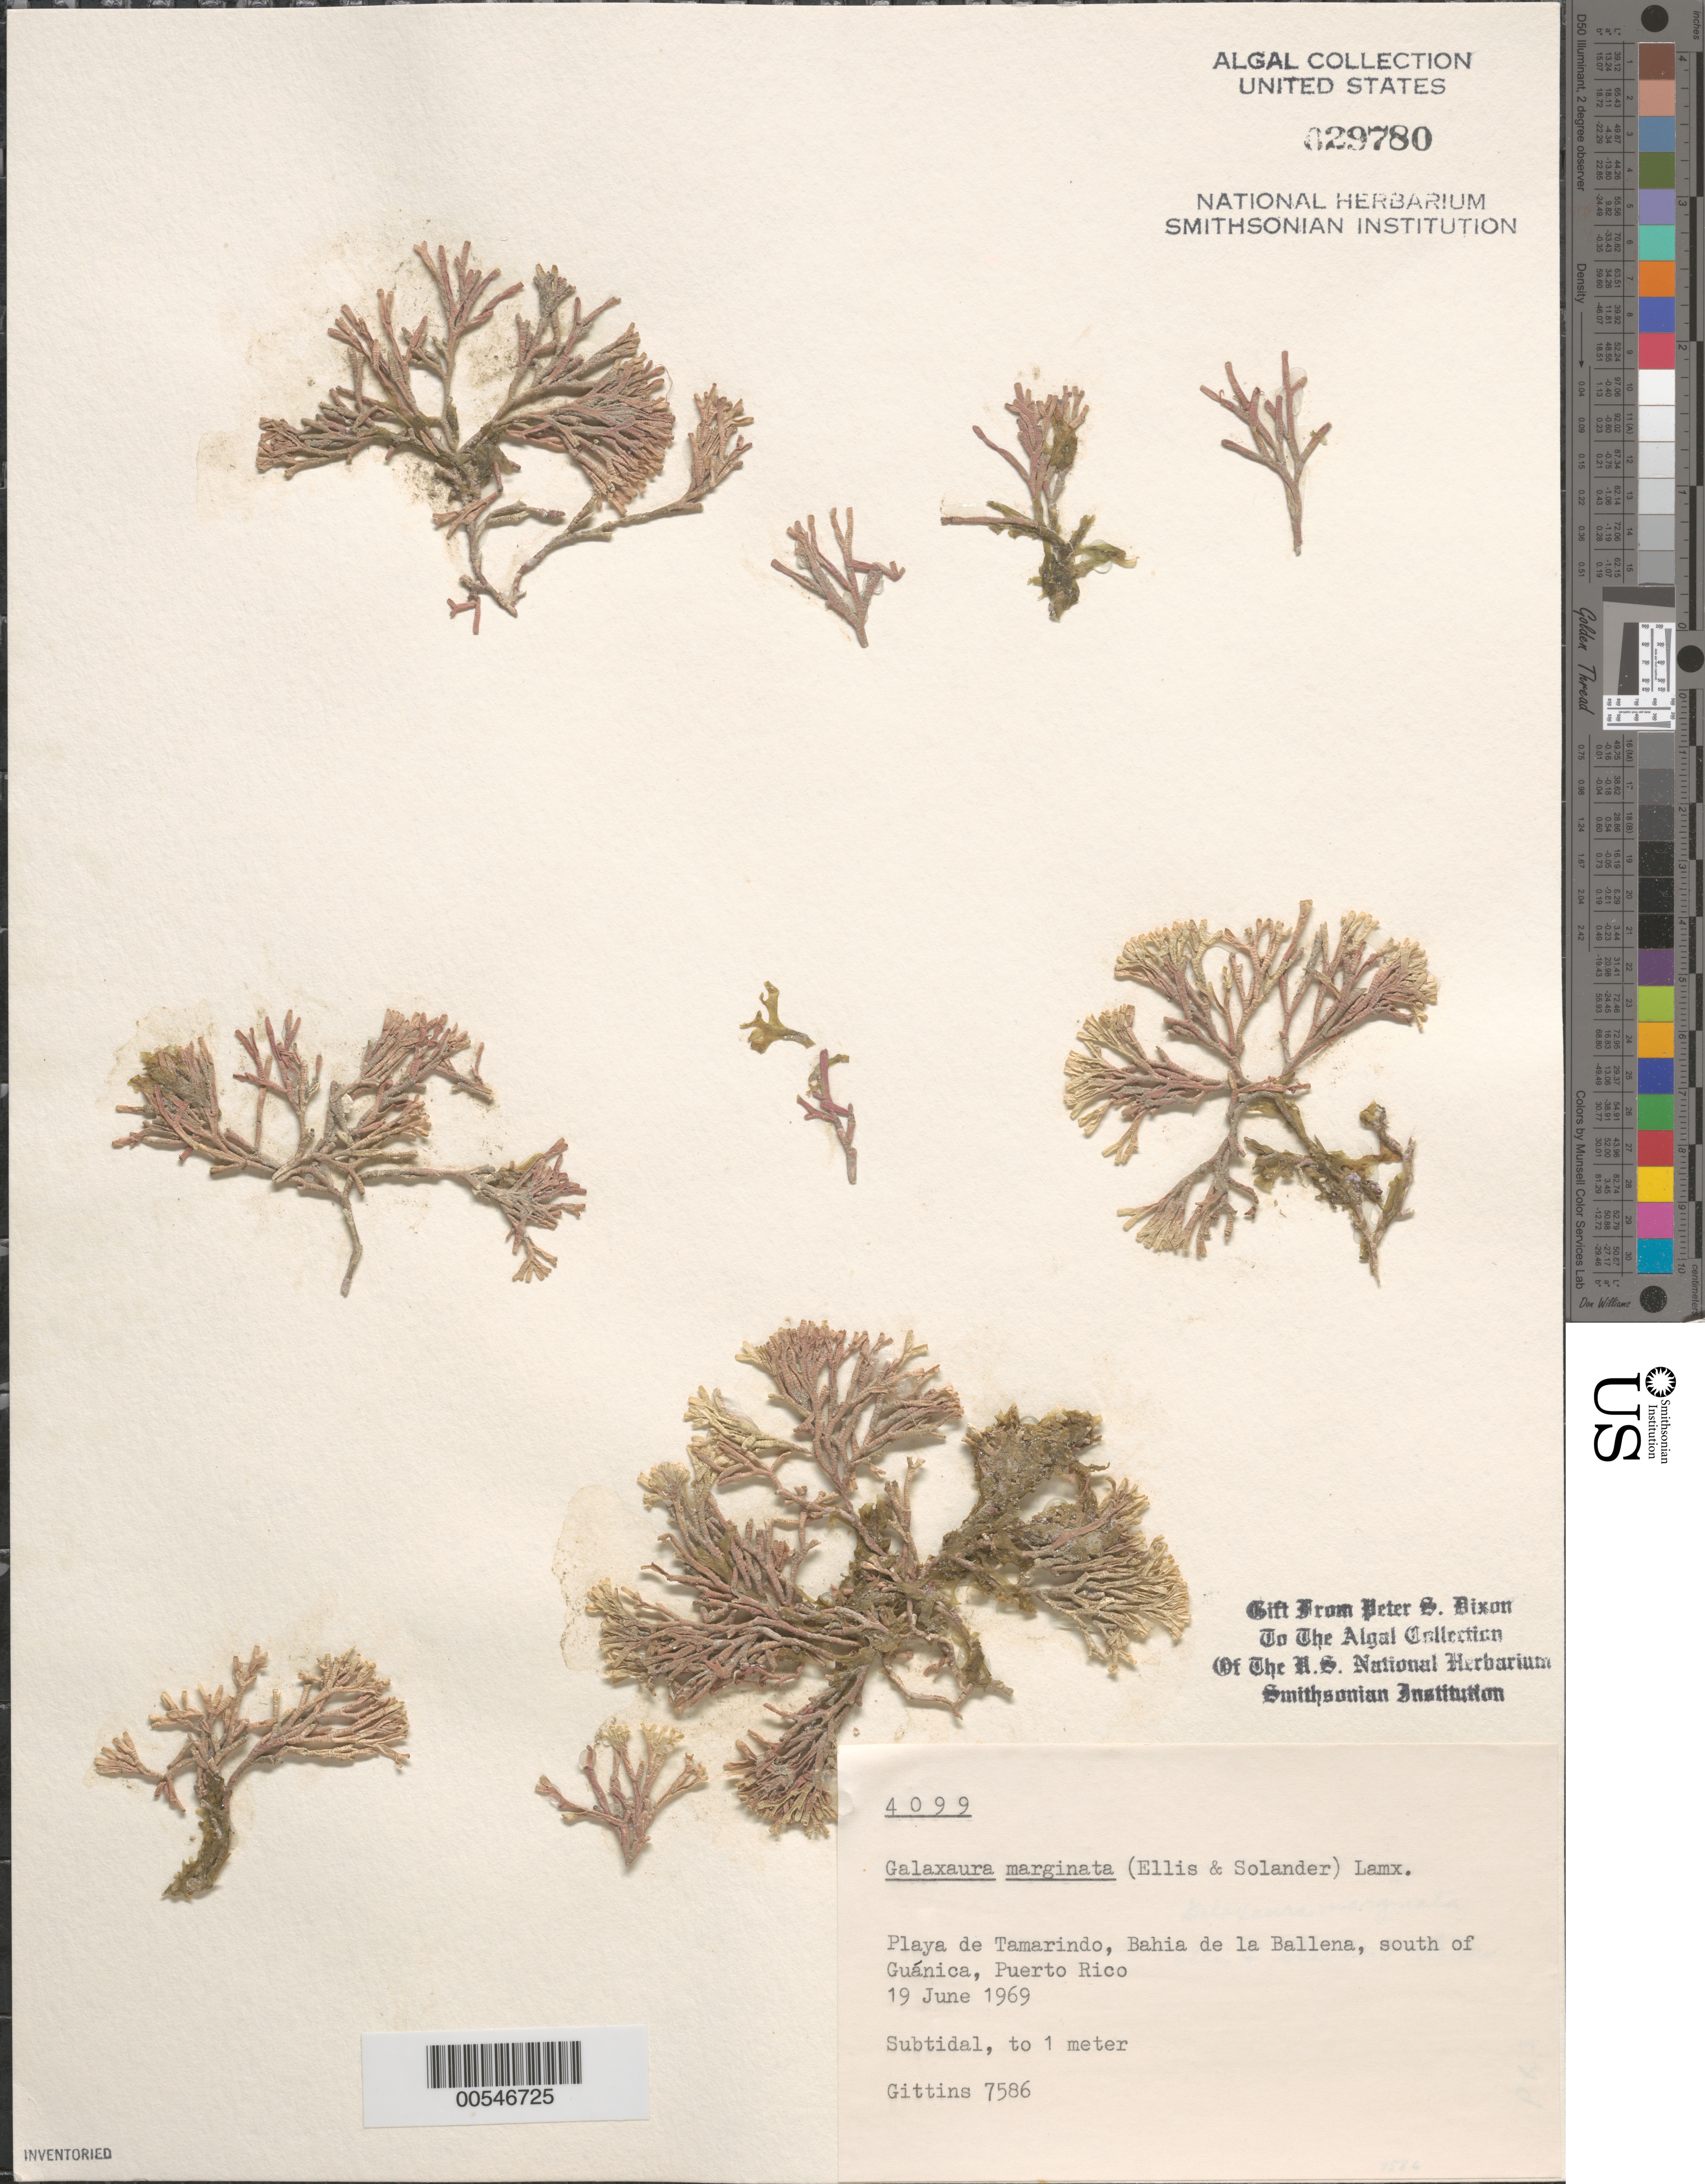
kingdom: Plantae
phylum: Rhodophyta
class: Florideophyceae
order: Nemaliales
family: Galaxauraceae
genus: Galaxaura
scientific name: Galaxaura marginata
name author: (J. Ellis & Sol.) J.V.Lamouroux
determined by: Gittins, B. T.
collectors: B. Gittins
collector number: BTG 7586 & PSD 4099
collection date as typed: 19 Jun 1969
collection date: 1969-06-19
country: Puerto Rico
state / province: Guanica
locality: Playa de tamarindo, bahia de la ballena, south of guanica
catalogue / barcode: US 29780